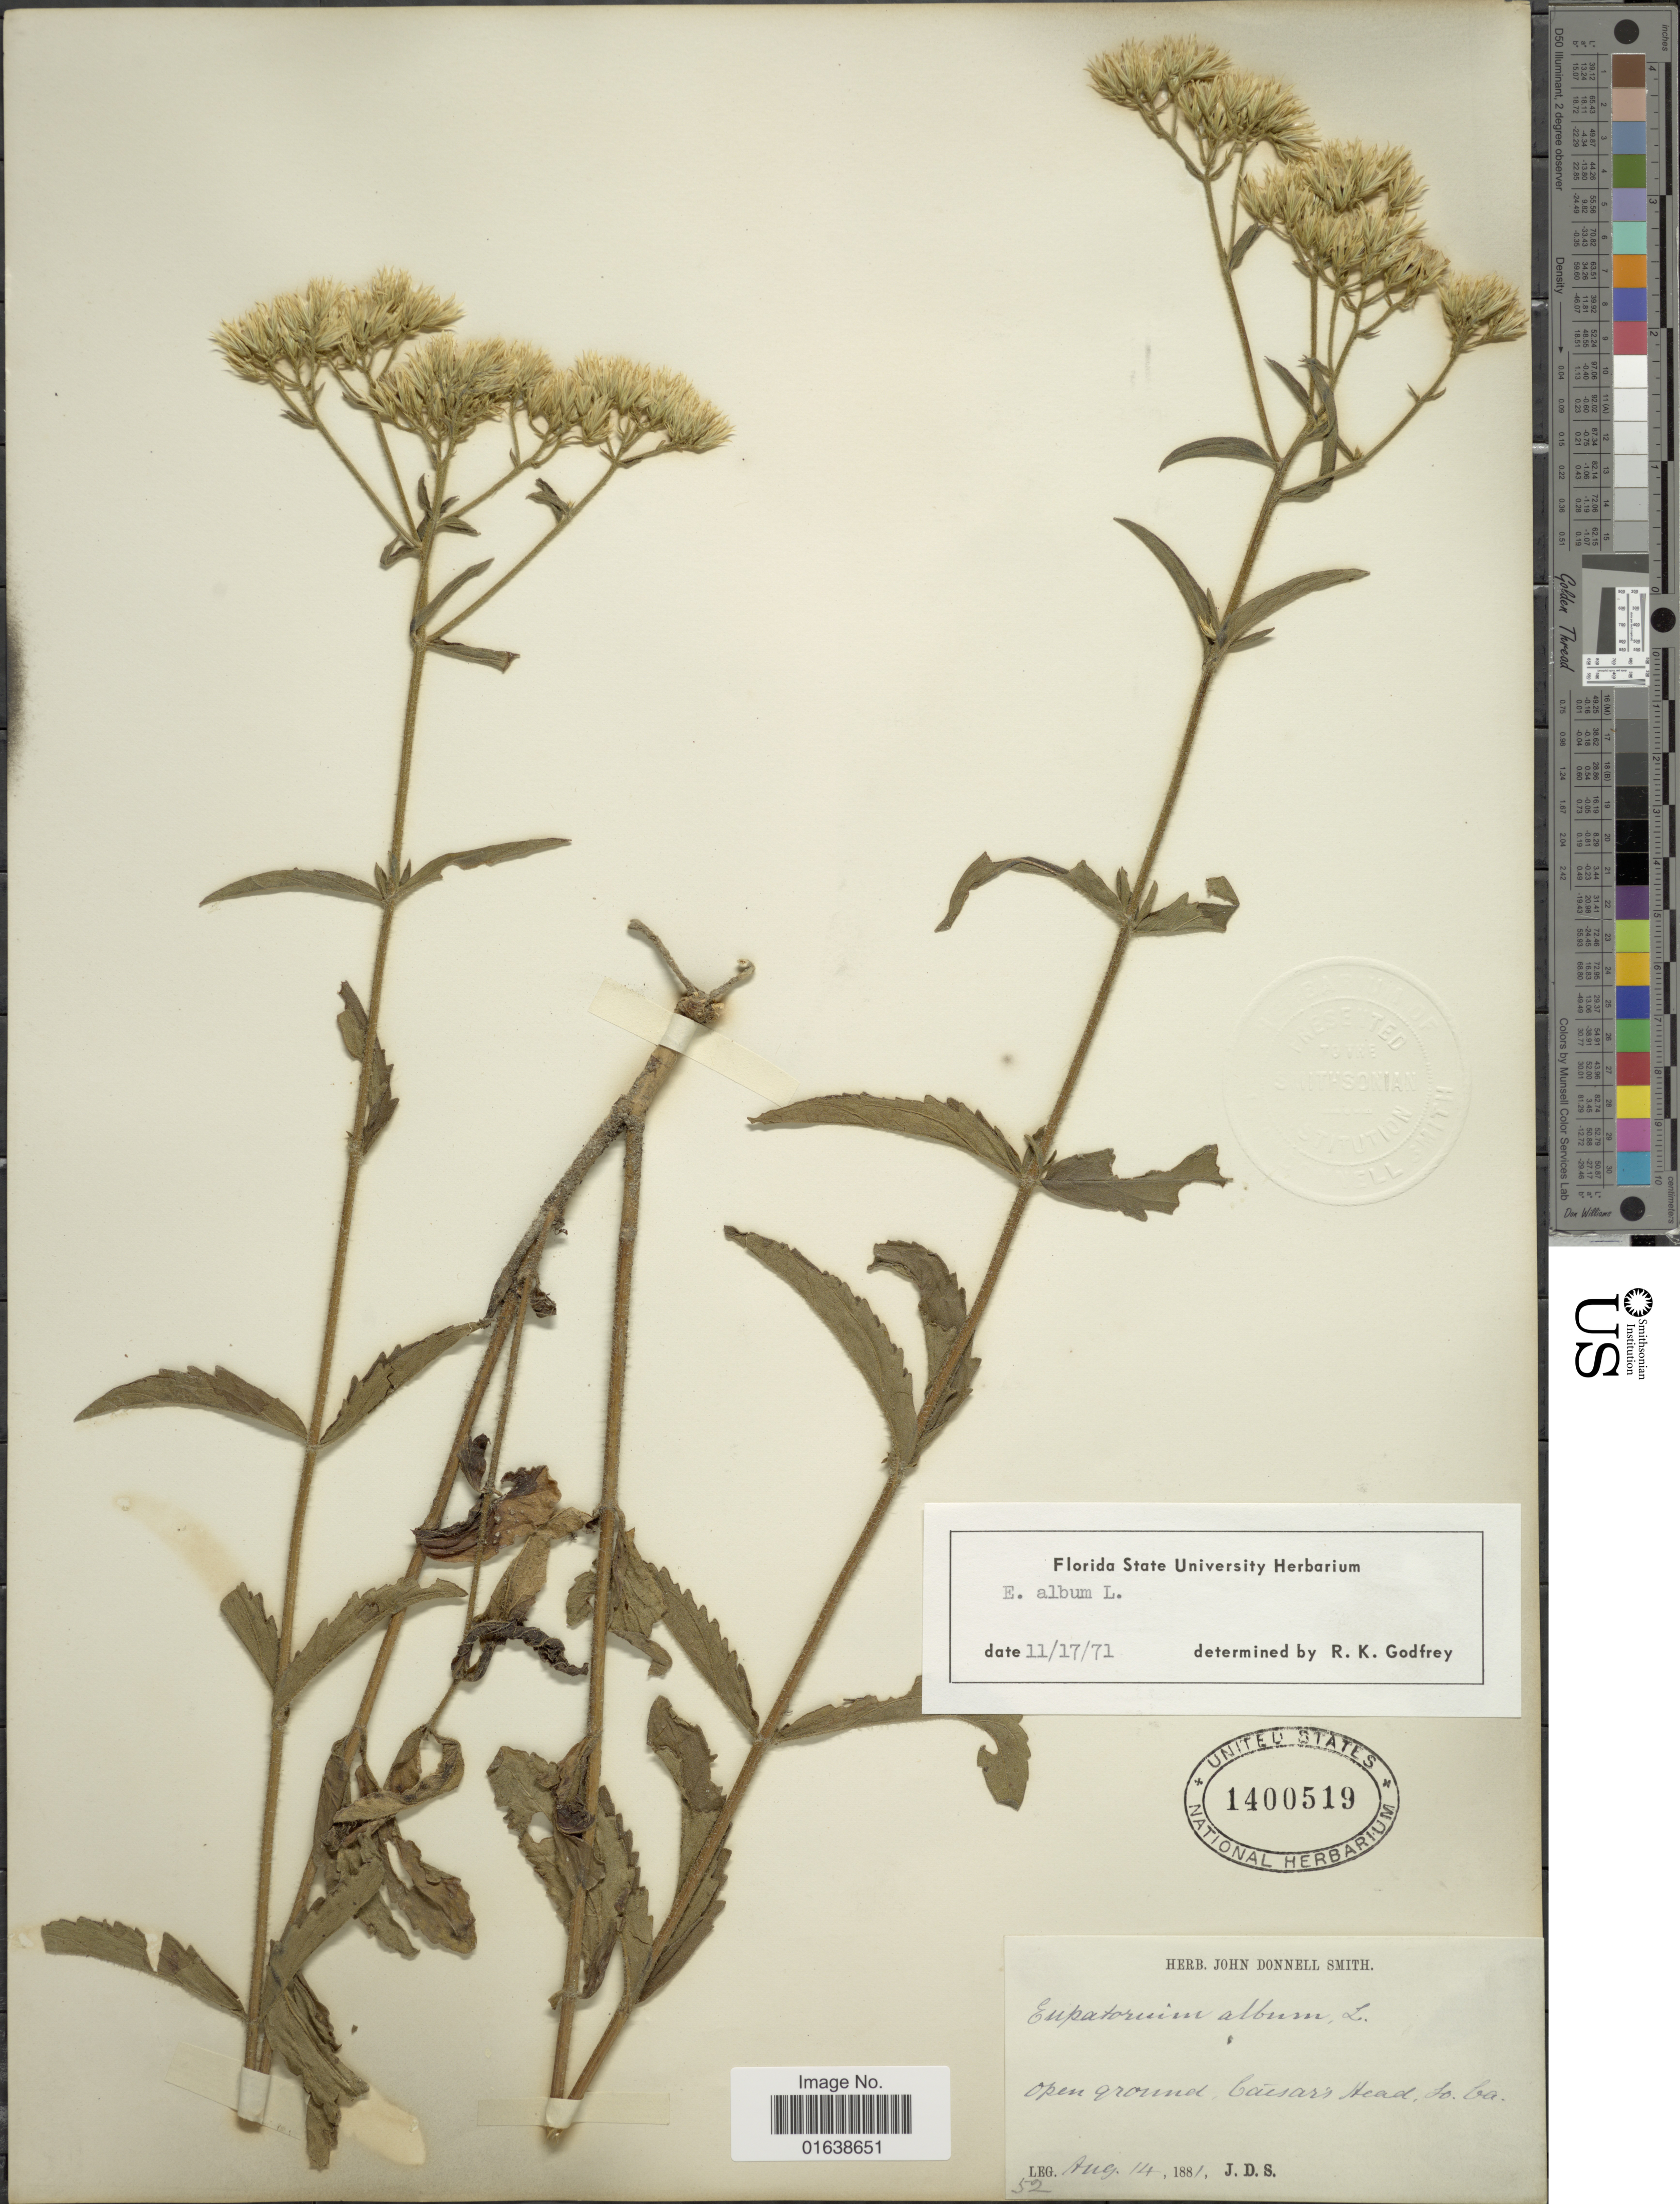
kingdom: Plantae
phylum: Tracheophyta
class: Magnoliopsida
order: Asterales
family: Asteraceae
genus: Eupatorium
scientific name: Eupatorium album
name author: L.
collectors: J. Donnell Smith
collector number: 52?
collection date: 1881-08-14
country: United States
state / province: South Carolina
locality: Open ground Ceasars Head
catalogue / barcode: US 1400519